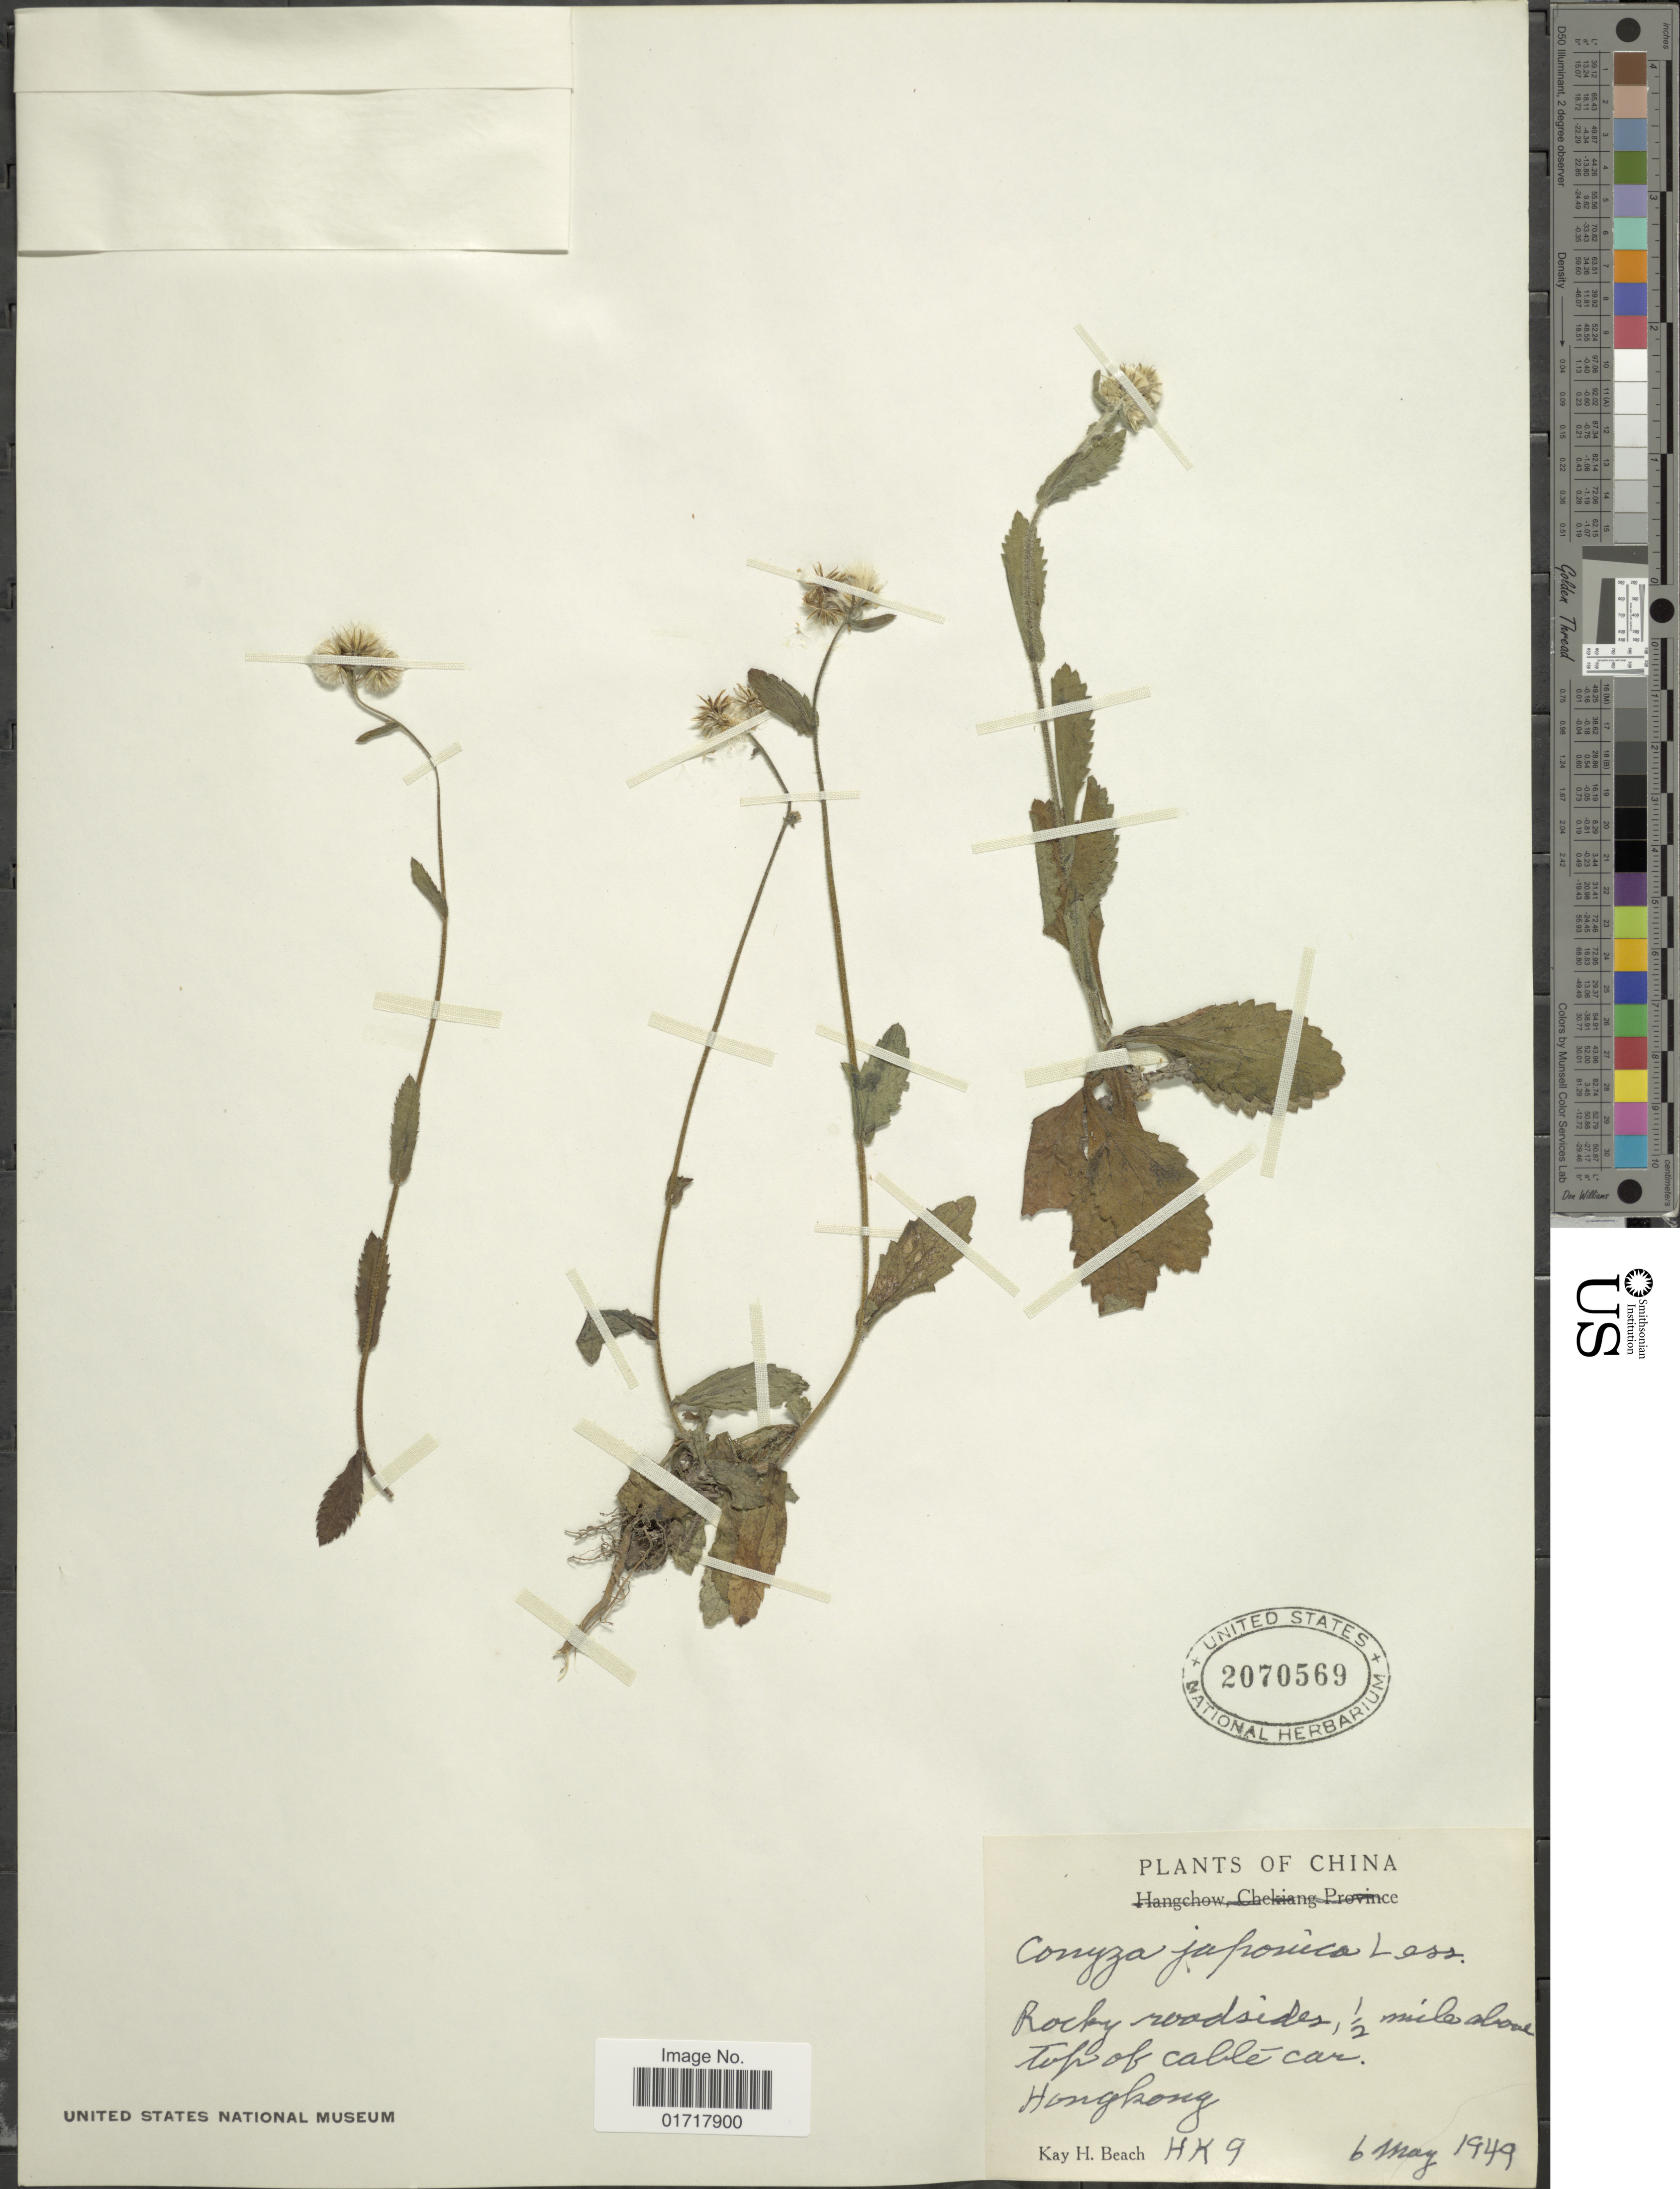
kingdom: Plantae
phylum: Tracheophyta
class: Magnoliopsida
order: Asterales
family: Asteraceae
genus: Conyza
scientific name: Conyza japonica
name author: (Thunb.) Less.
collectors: K. H. Beach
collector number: HK9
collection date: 1949-05-06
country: China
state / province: Hong Kong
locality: China, Rocky roadsides, ½ mile above top of cable car, Hong Kong. [interpreted]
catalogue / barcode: US 2070569